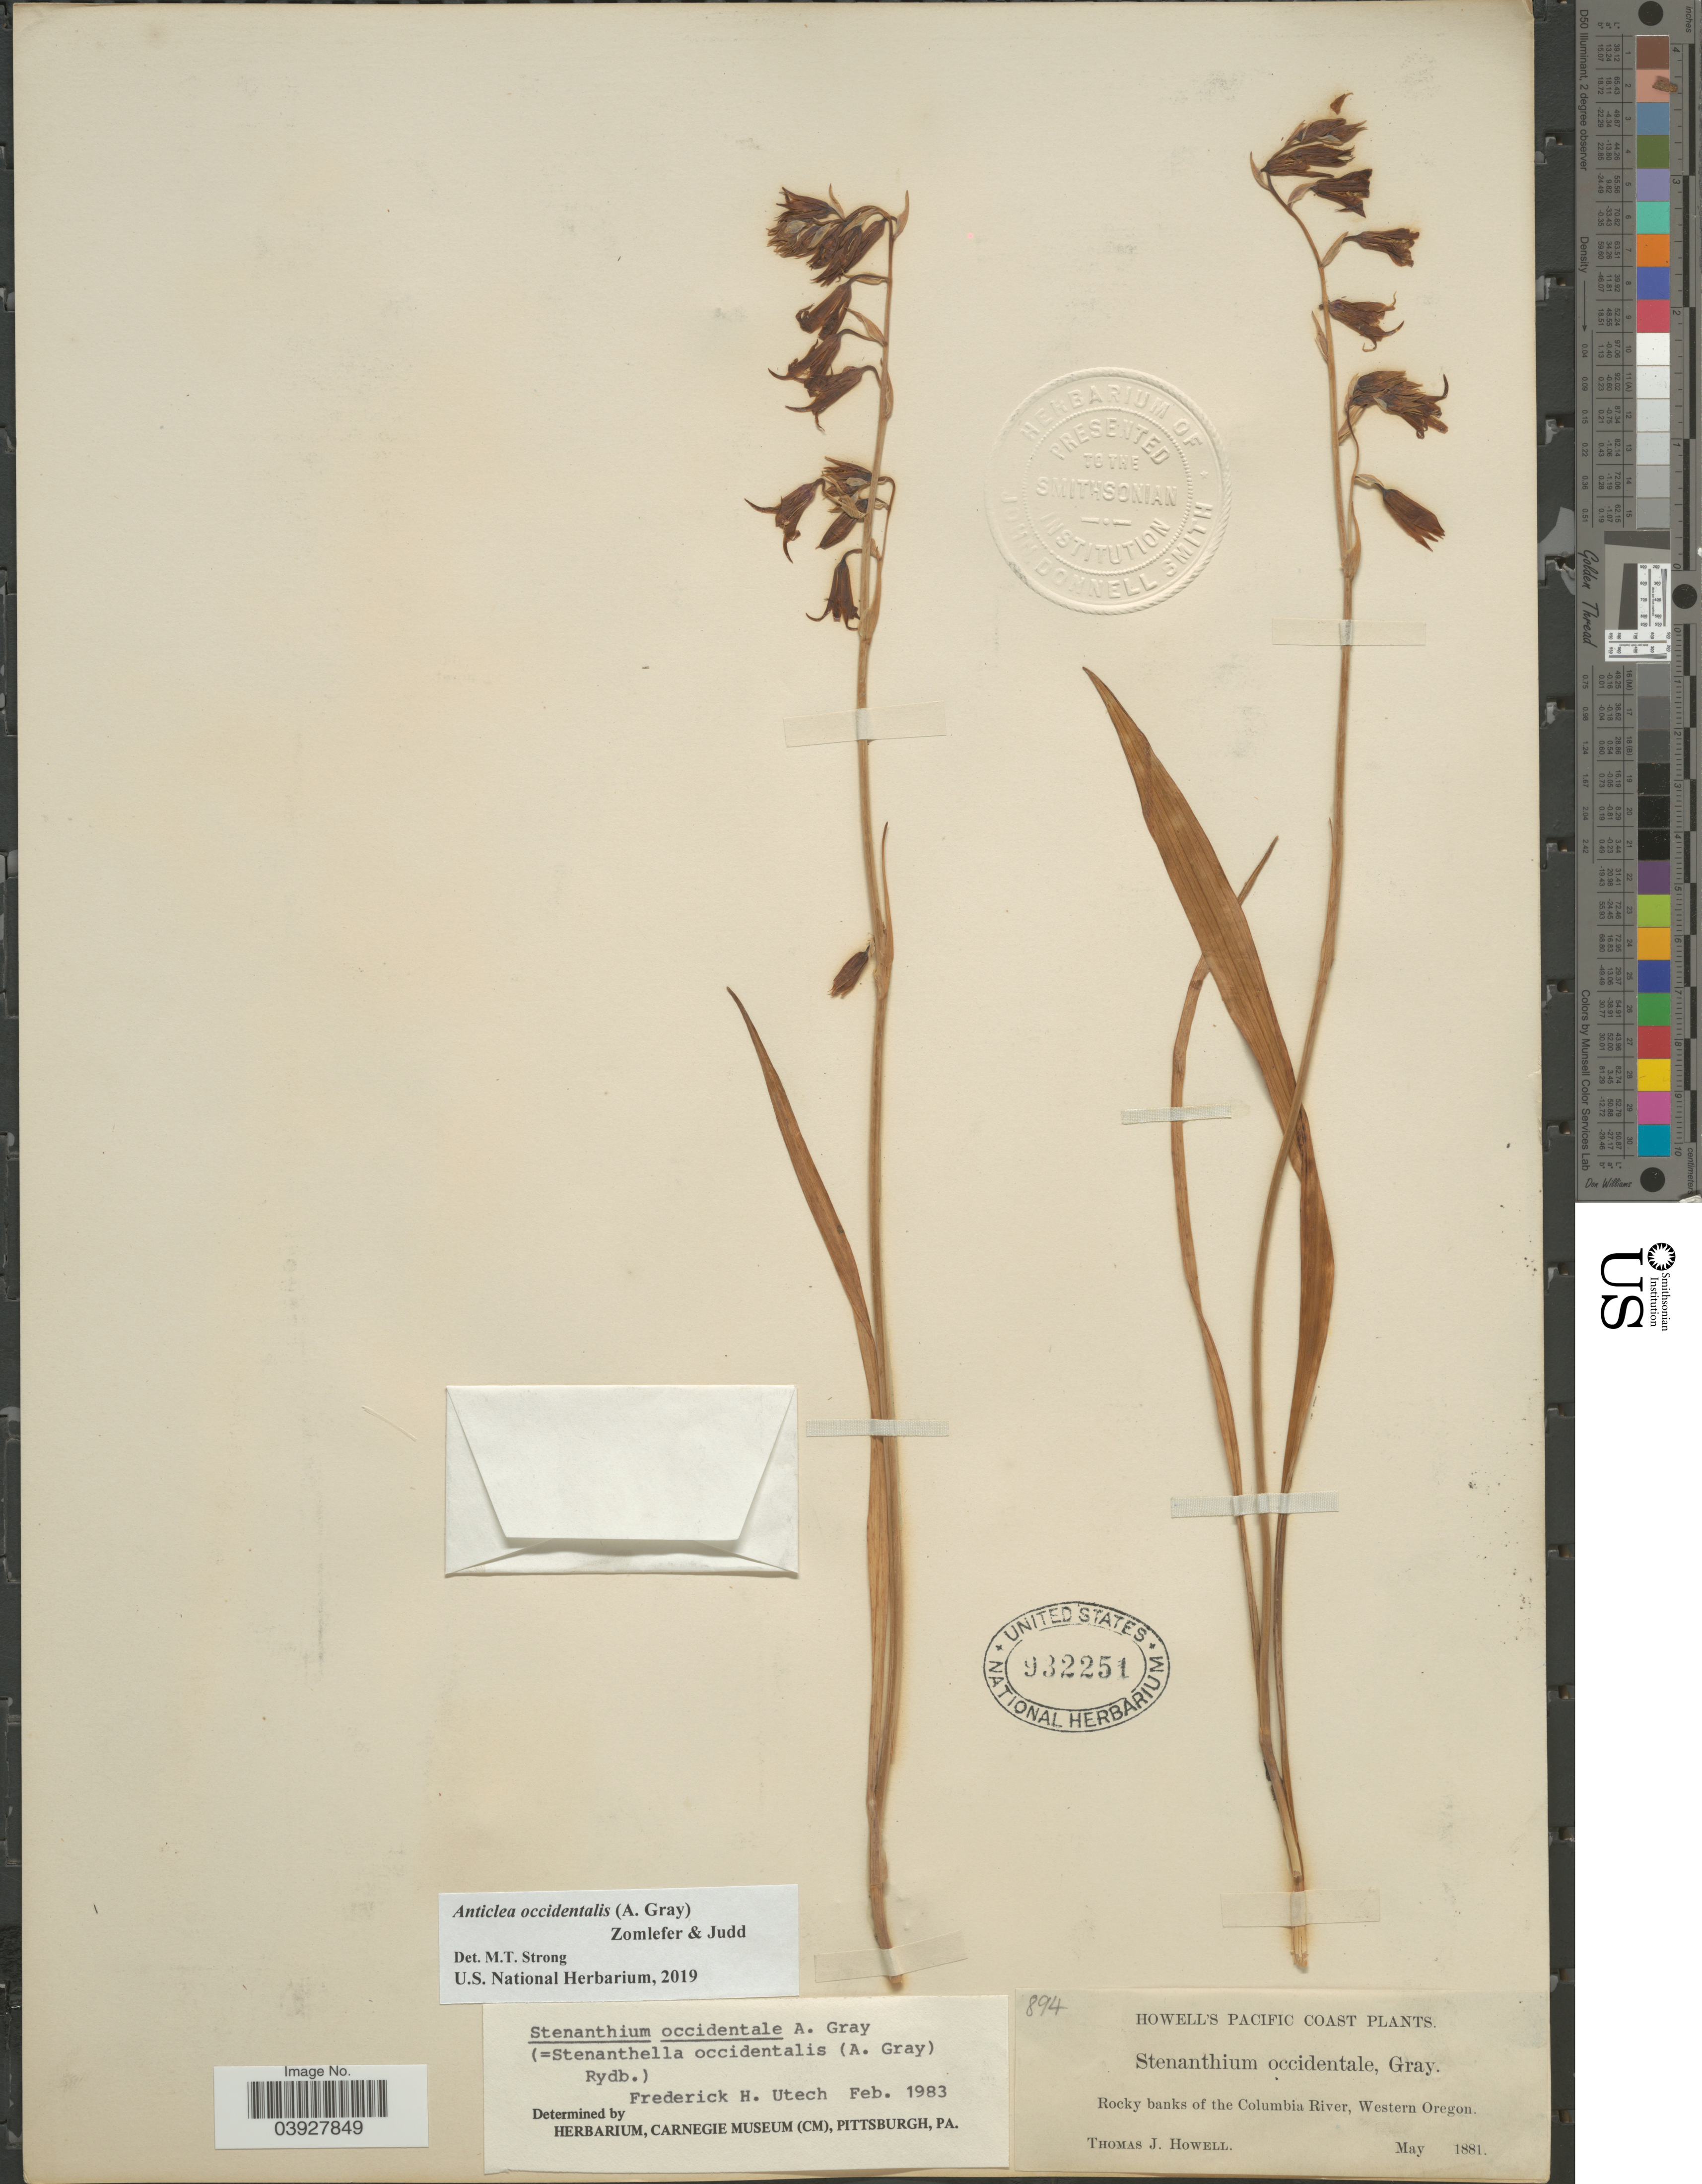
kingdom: Plantae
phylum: Tracheophyta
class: Liliopsida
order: Liliales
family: Melanthiaceae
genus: Anticlea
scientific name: Anticlea occidentalis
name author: (A. Gray) Zomlefer & Judd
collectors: T. J. Howell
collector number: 894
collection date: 1881-05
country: United States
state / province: Oregon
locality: Pacific Coast. Rocky banks of the Columbia River, Western Oregon.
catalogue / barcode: US 932251